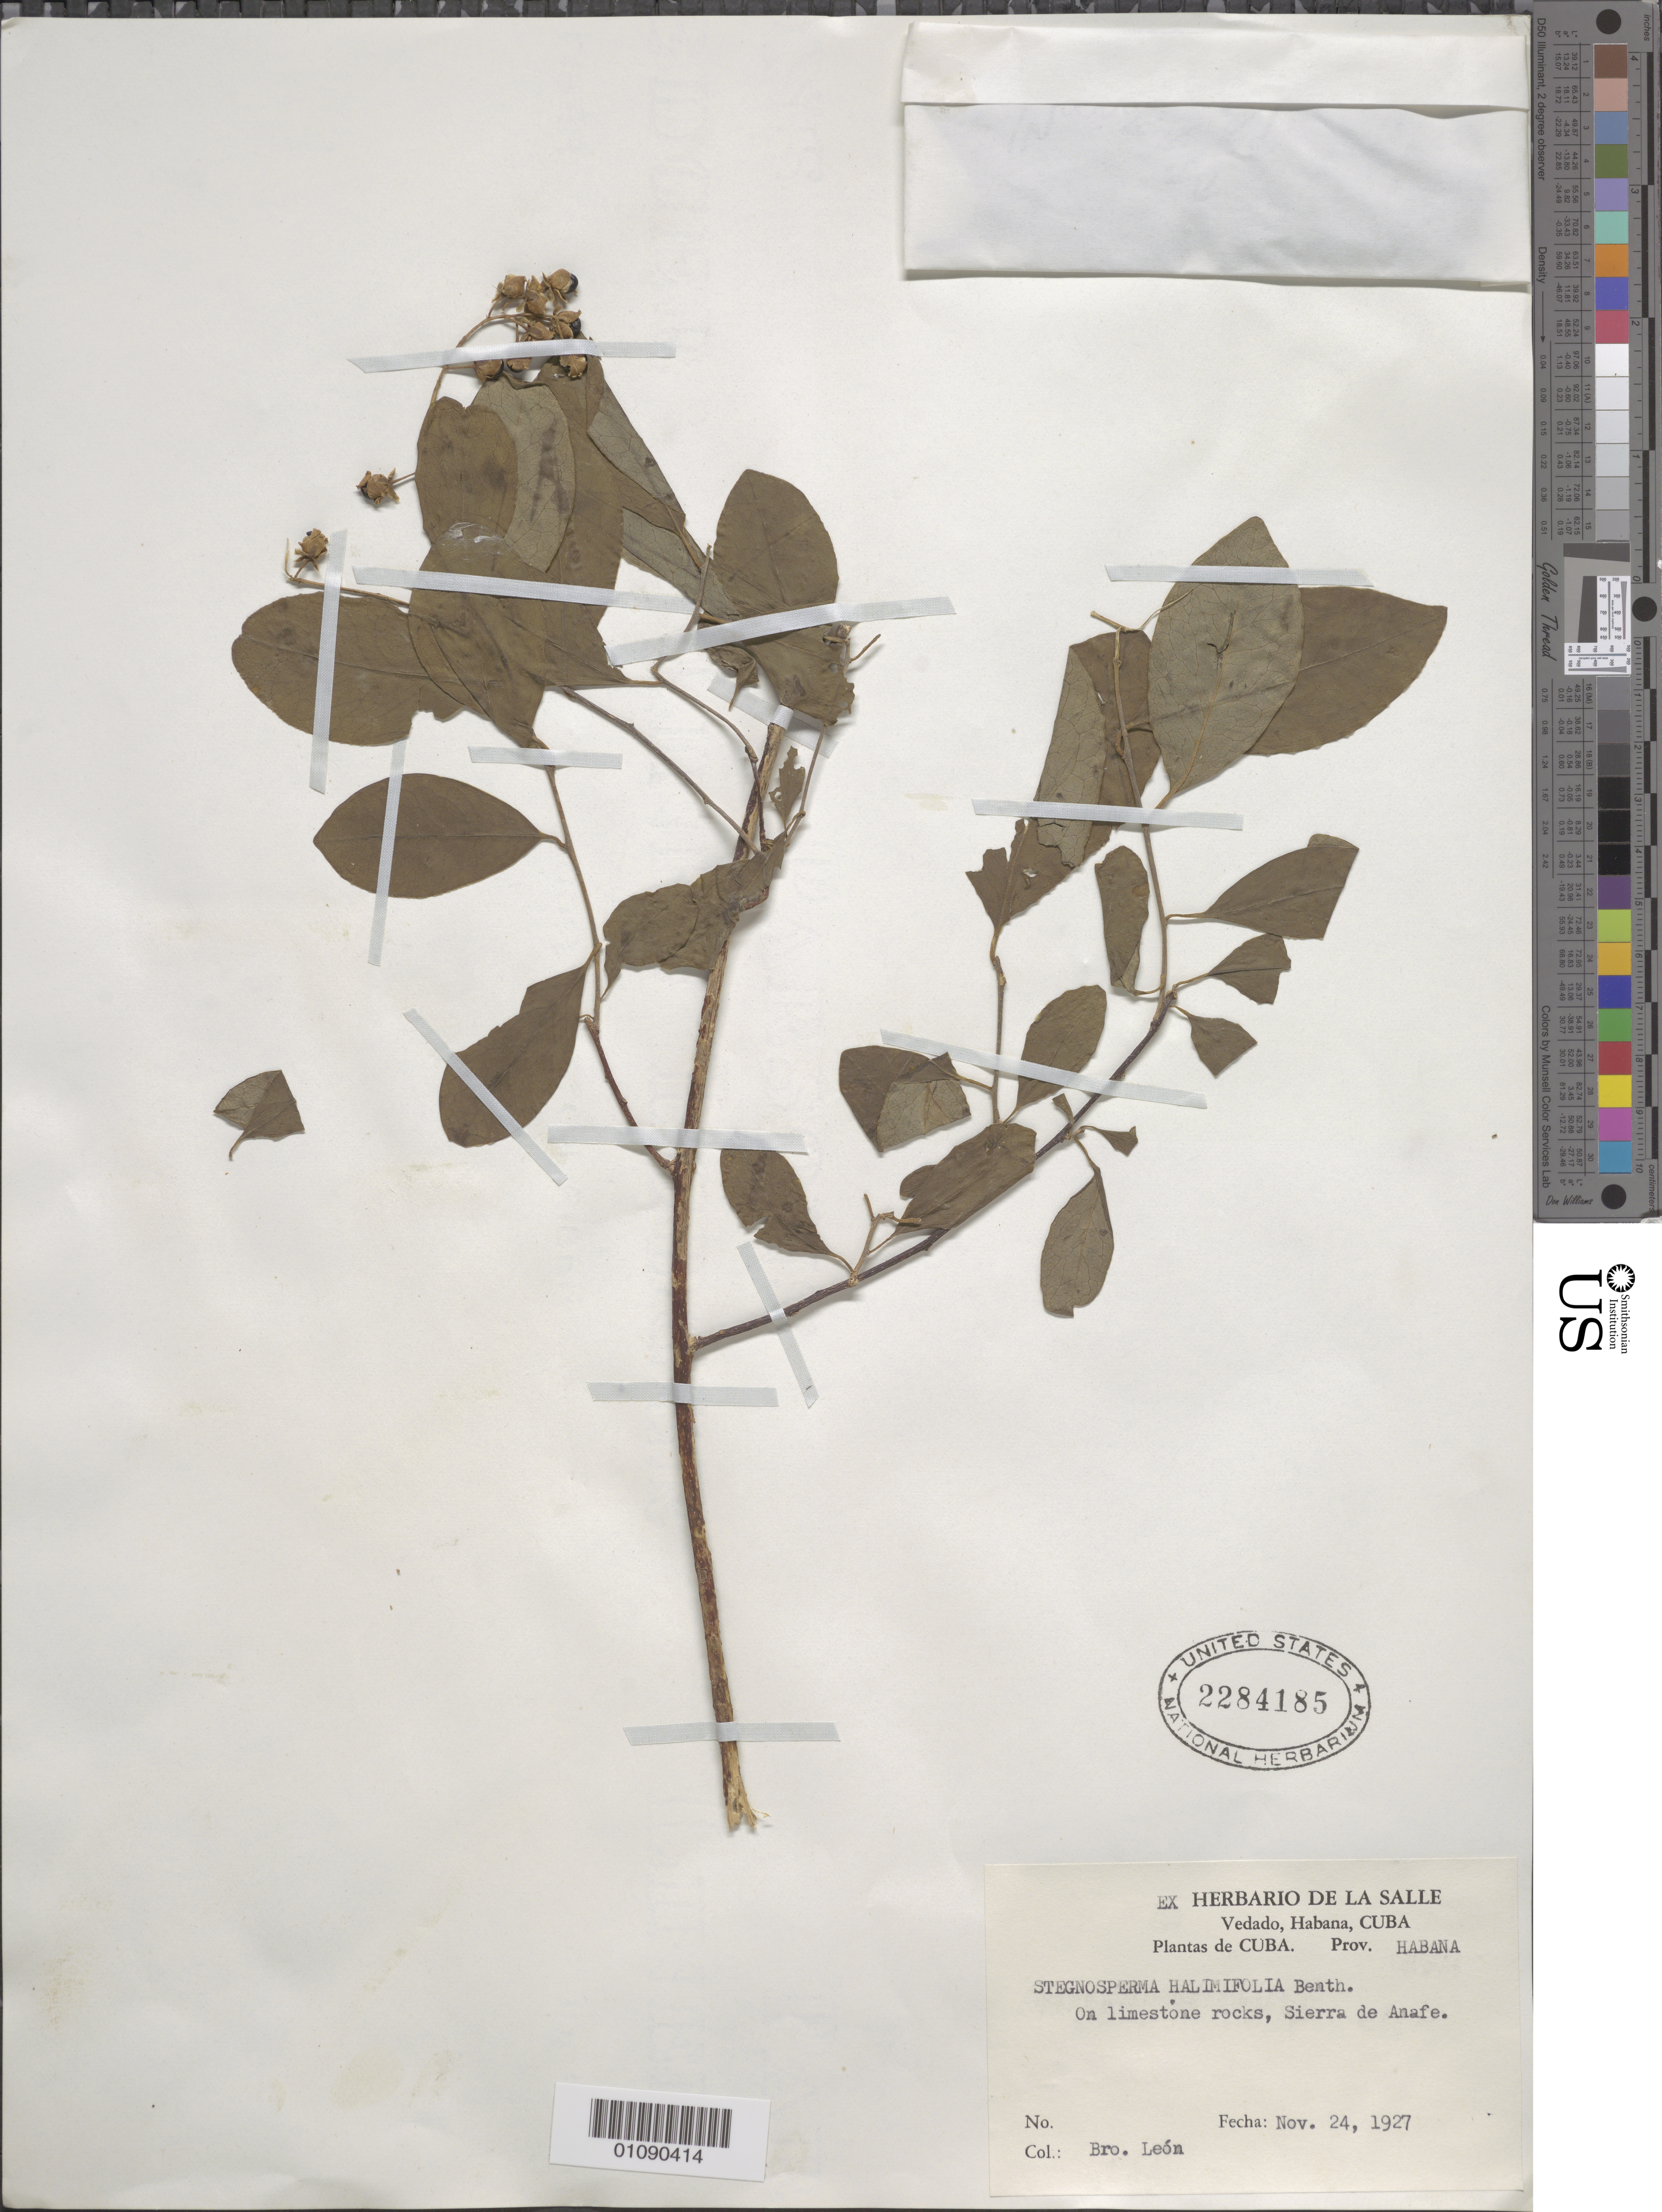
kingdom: Plantae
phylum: Tracheophyta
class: Magnoliopsida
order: Caryophyllales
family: Stegnospermataceae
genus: Stegnosperma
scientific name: Stegnosperma halimifolium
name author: Benth.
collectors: Bro. León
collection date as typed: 24 Nov 1927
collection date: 1927-11-24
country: Cuba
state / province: La Habana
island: Cuba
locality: Habana, Sierra de Anafe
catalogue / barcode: US 2284185